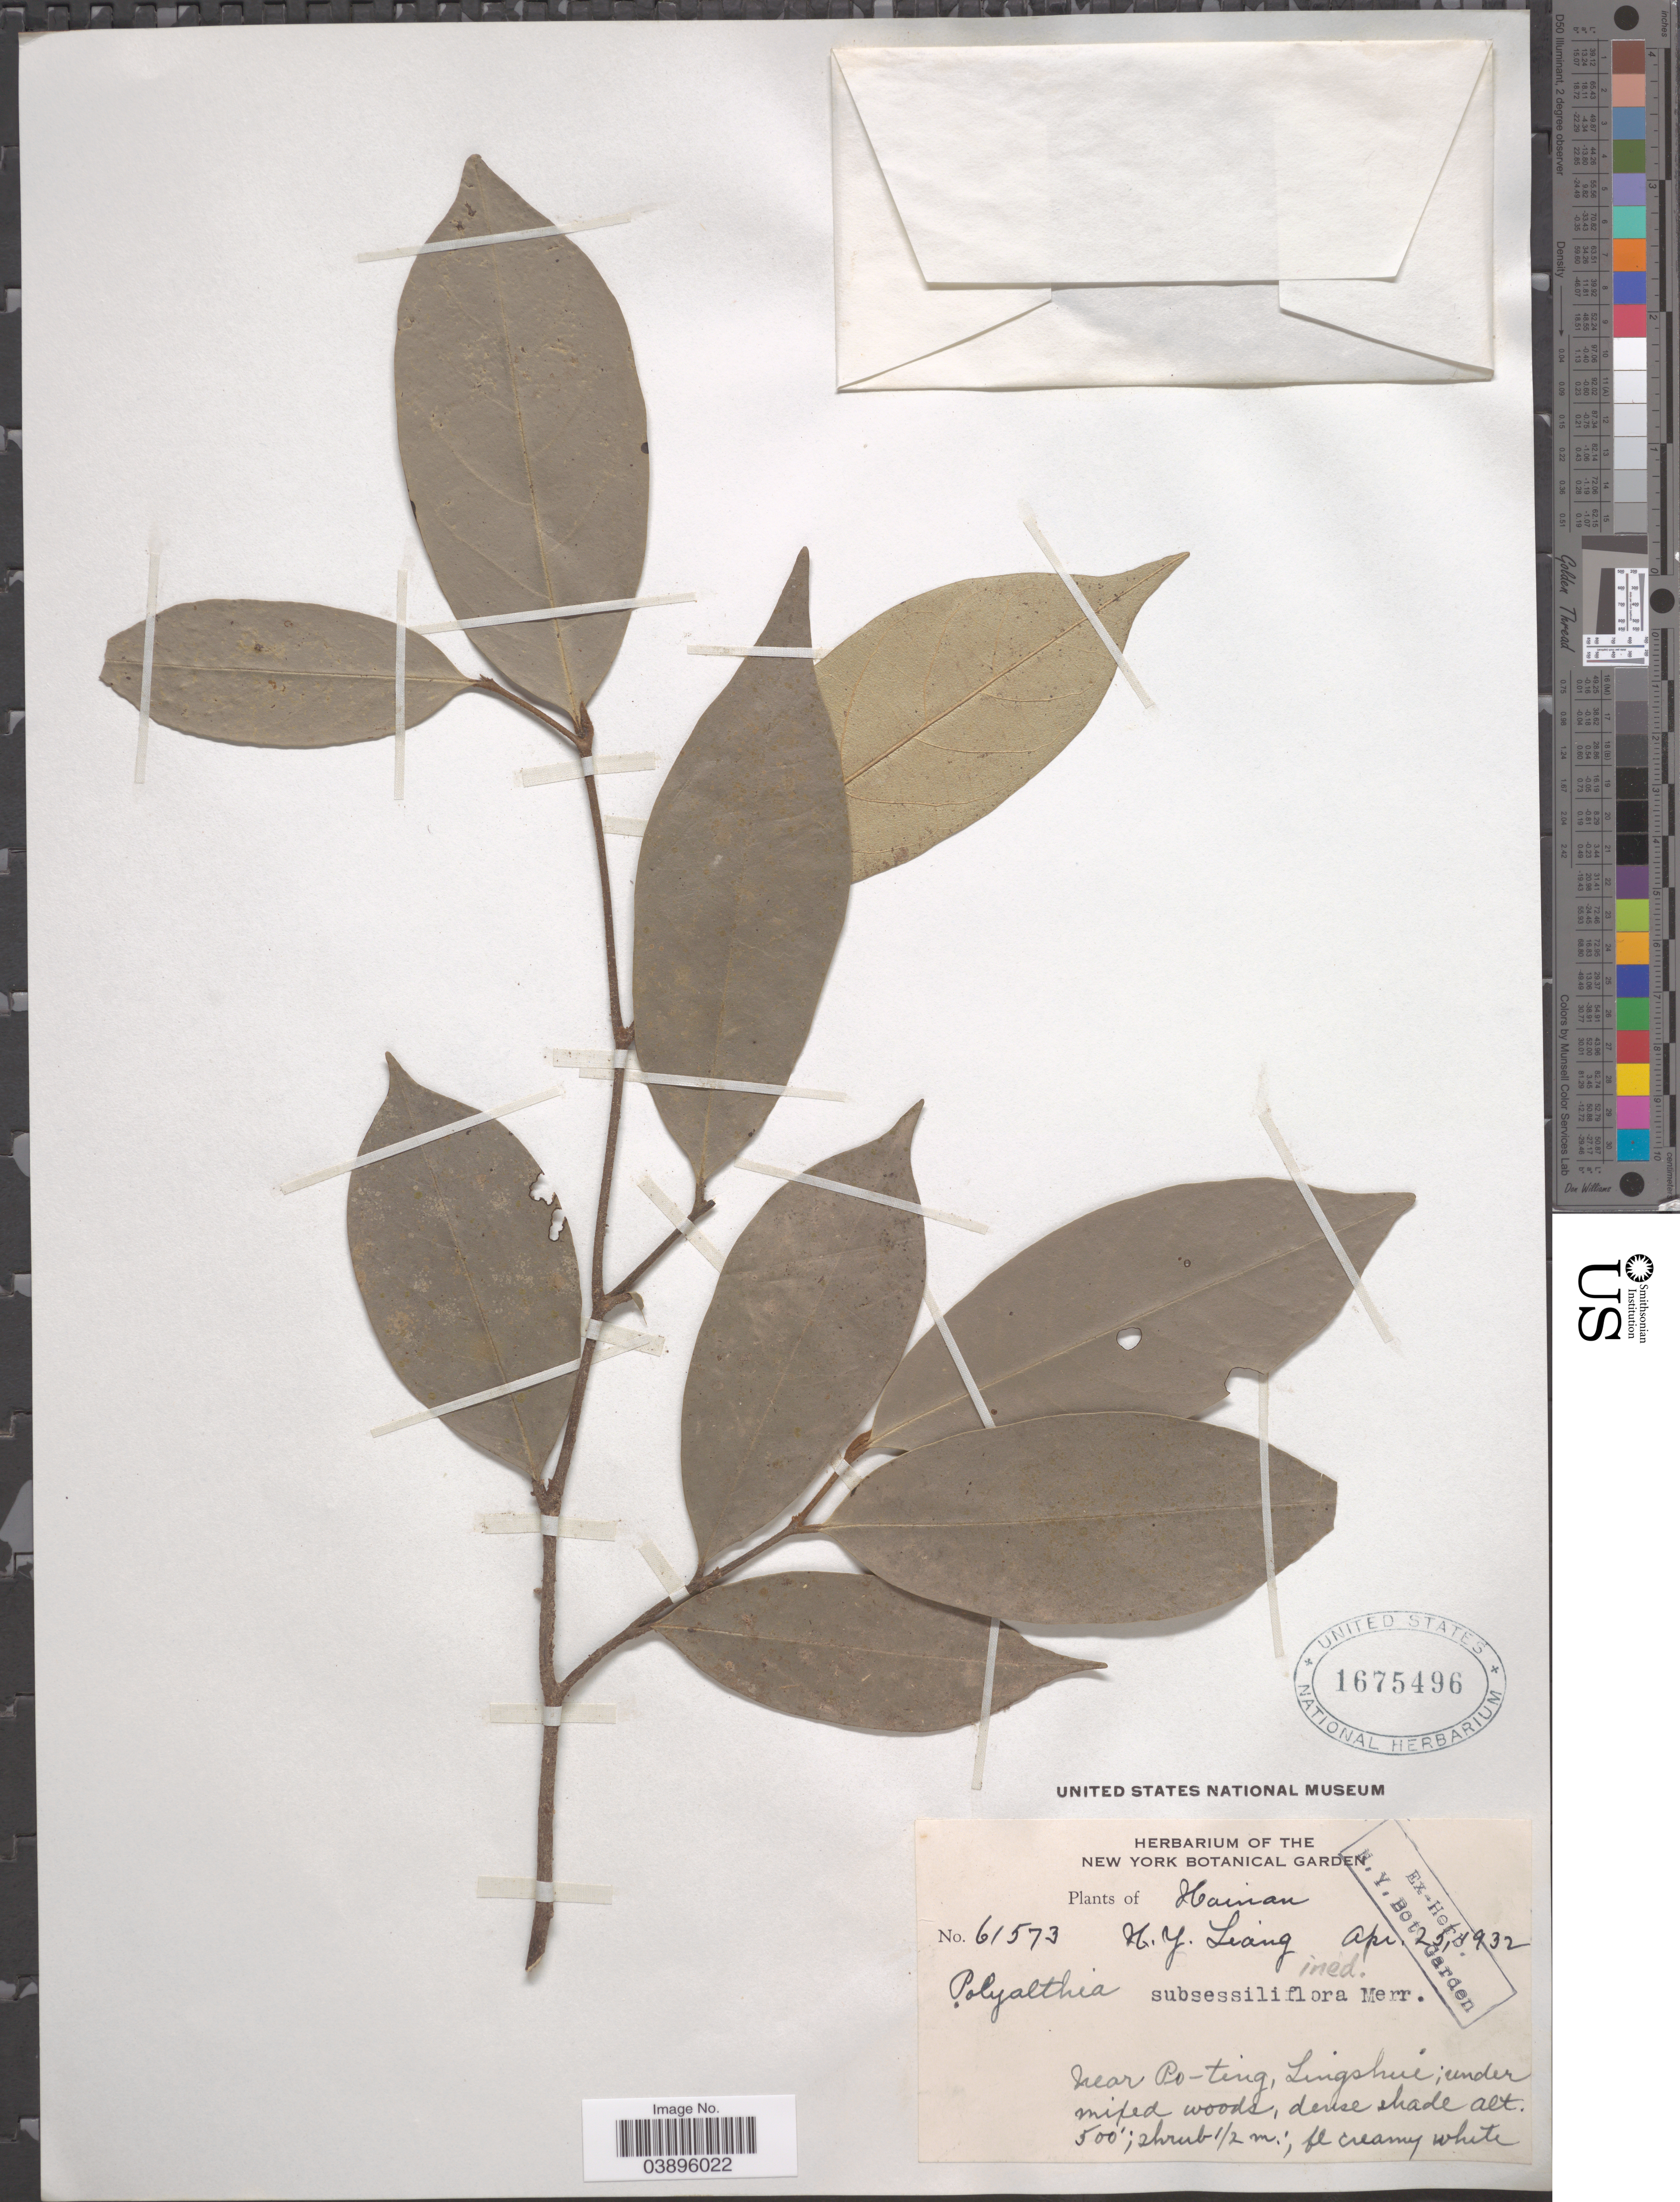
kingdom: Plantae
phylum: Tracheophyta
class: Magnoliopsida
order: Myrtales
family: Myrtaceae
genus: Eugenia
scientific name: Eugenia subsessiliflora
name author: Merr.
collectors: H. Y. Liang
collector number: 61573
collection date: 1932-04-25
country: China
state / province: Hainan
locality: Near Po-ting, Lingshue.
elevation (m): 152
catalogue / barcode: US 1675496